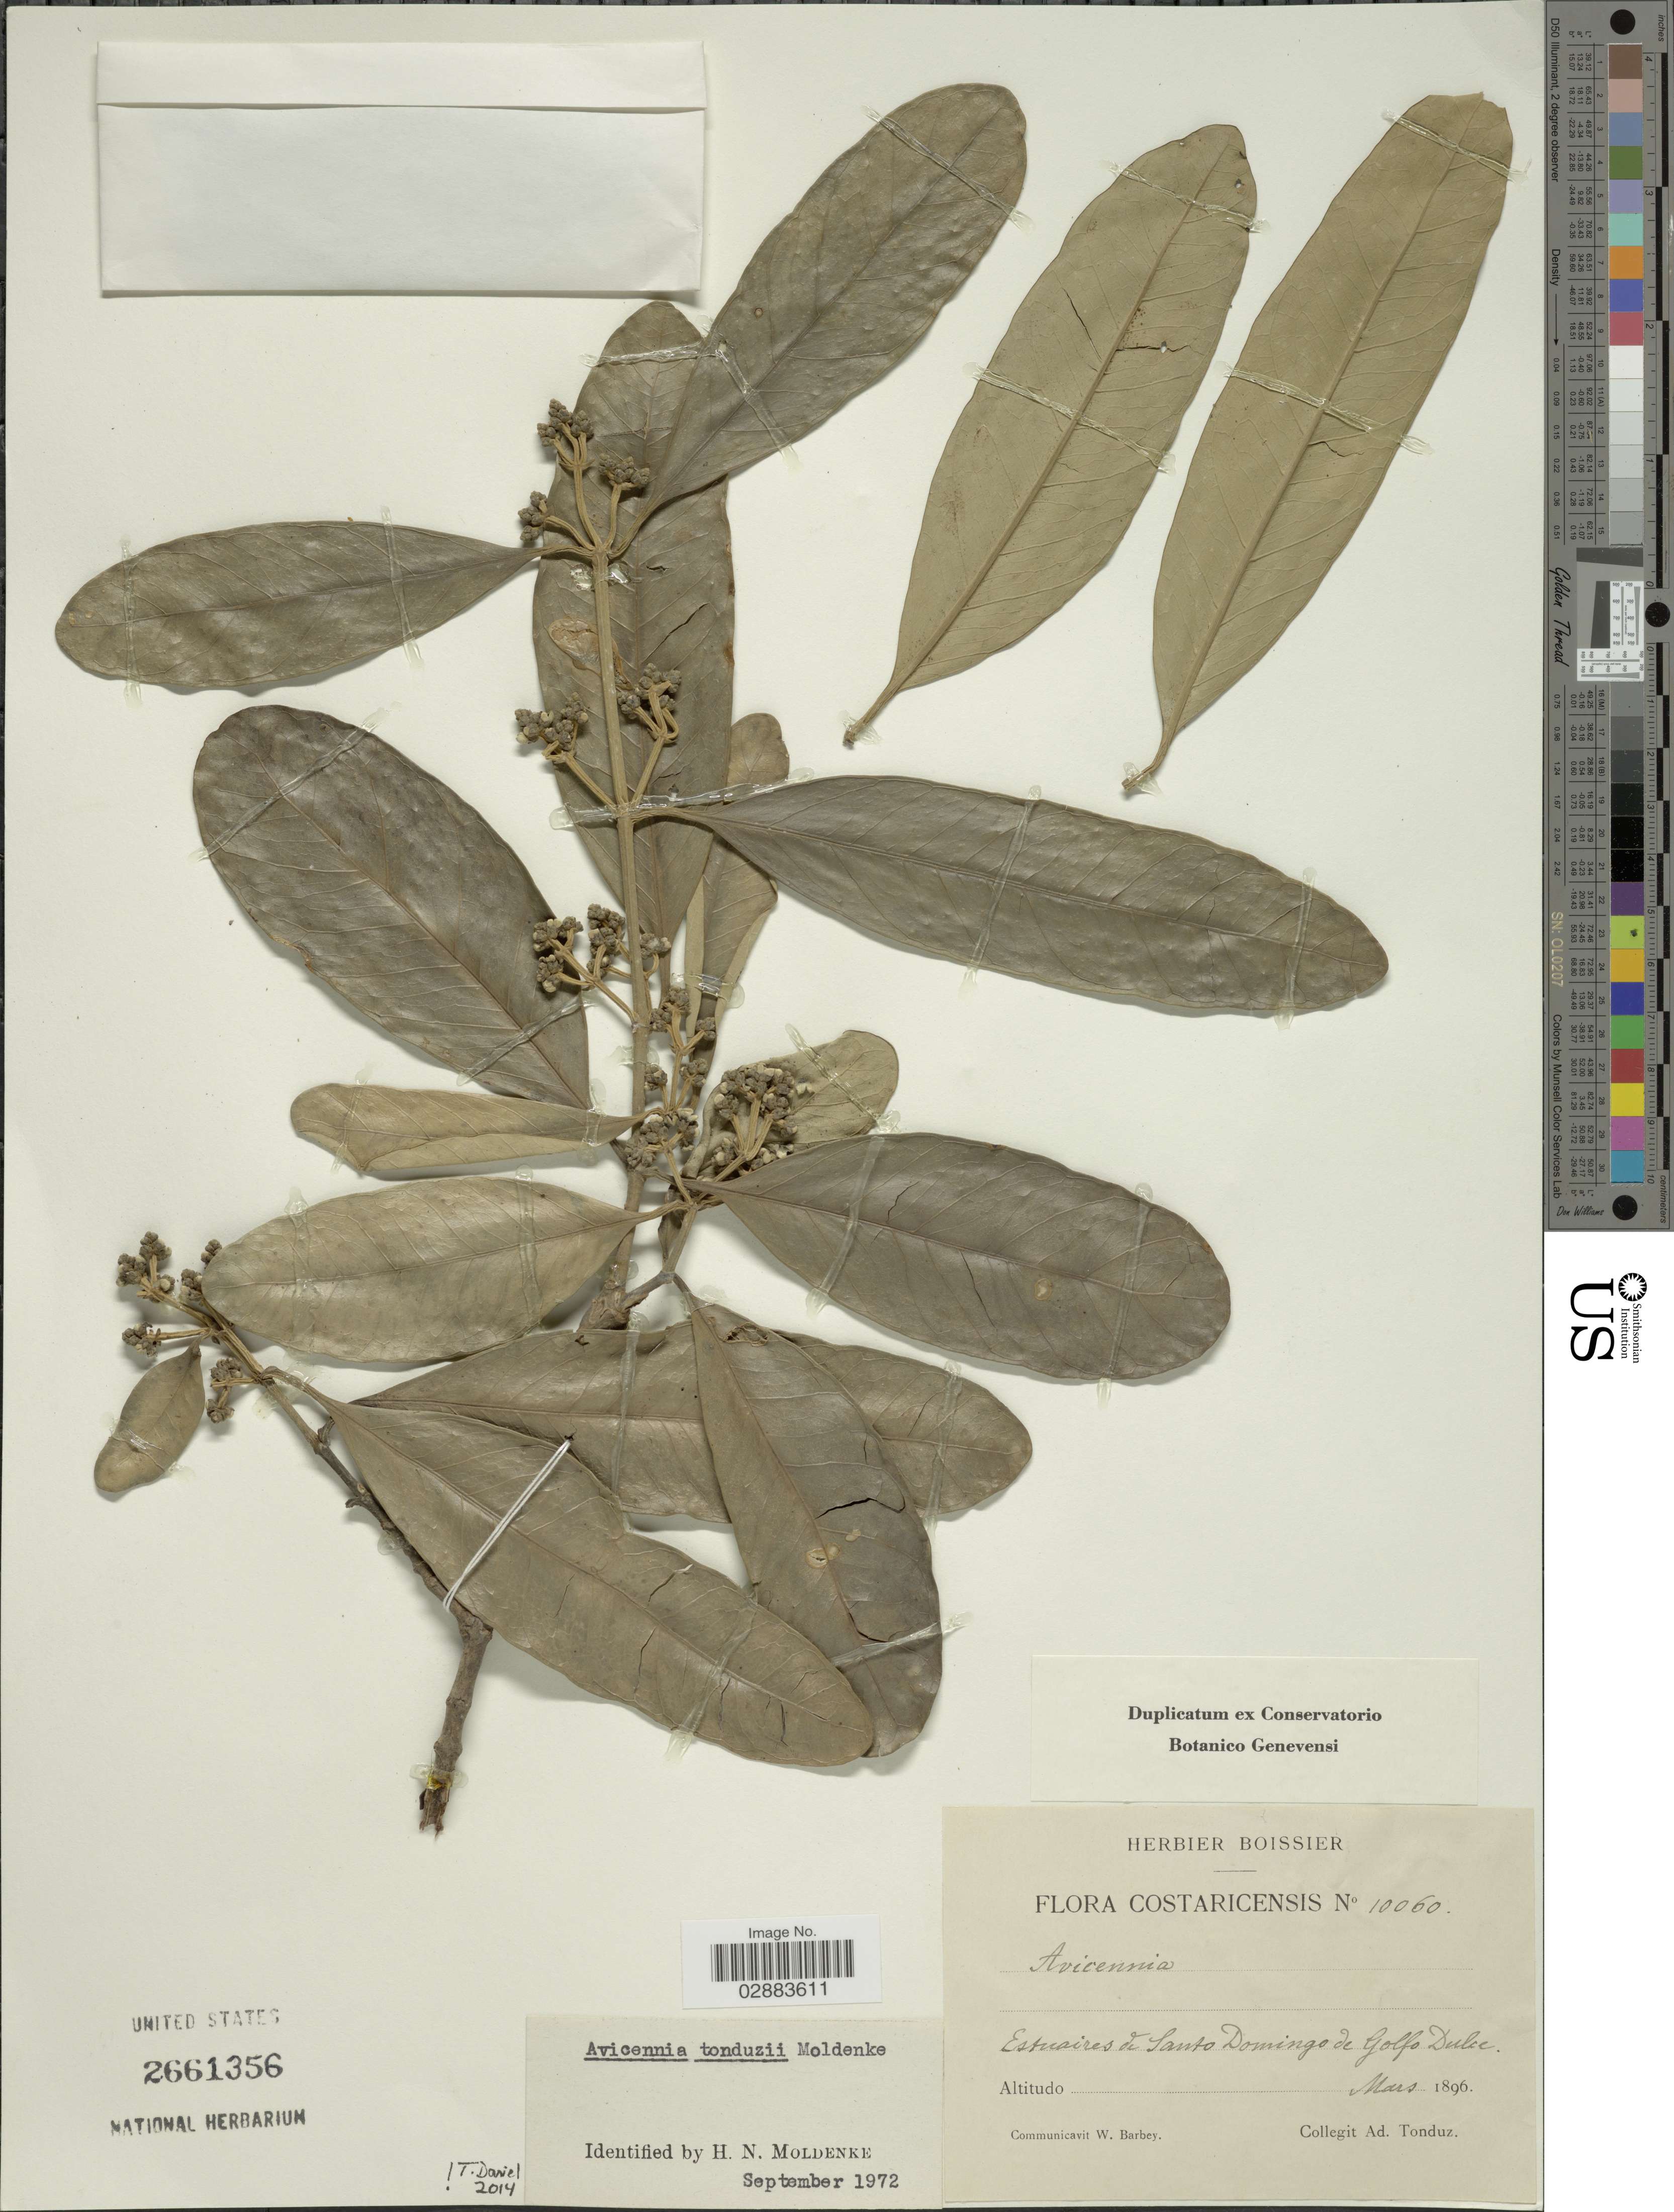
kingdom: Plantae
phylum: Tracheophyta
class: Magnoliopsida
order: Lamiales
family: Acanthaceae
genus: Avicennia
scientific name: Avicennia tonduzii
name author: Moldenke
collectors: A. Tonduz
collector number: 10060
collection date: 1896-03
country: Costa Rica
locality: Estuaires de Santo Domingo de Golfo Dulce.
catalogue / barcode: US 2661356